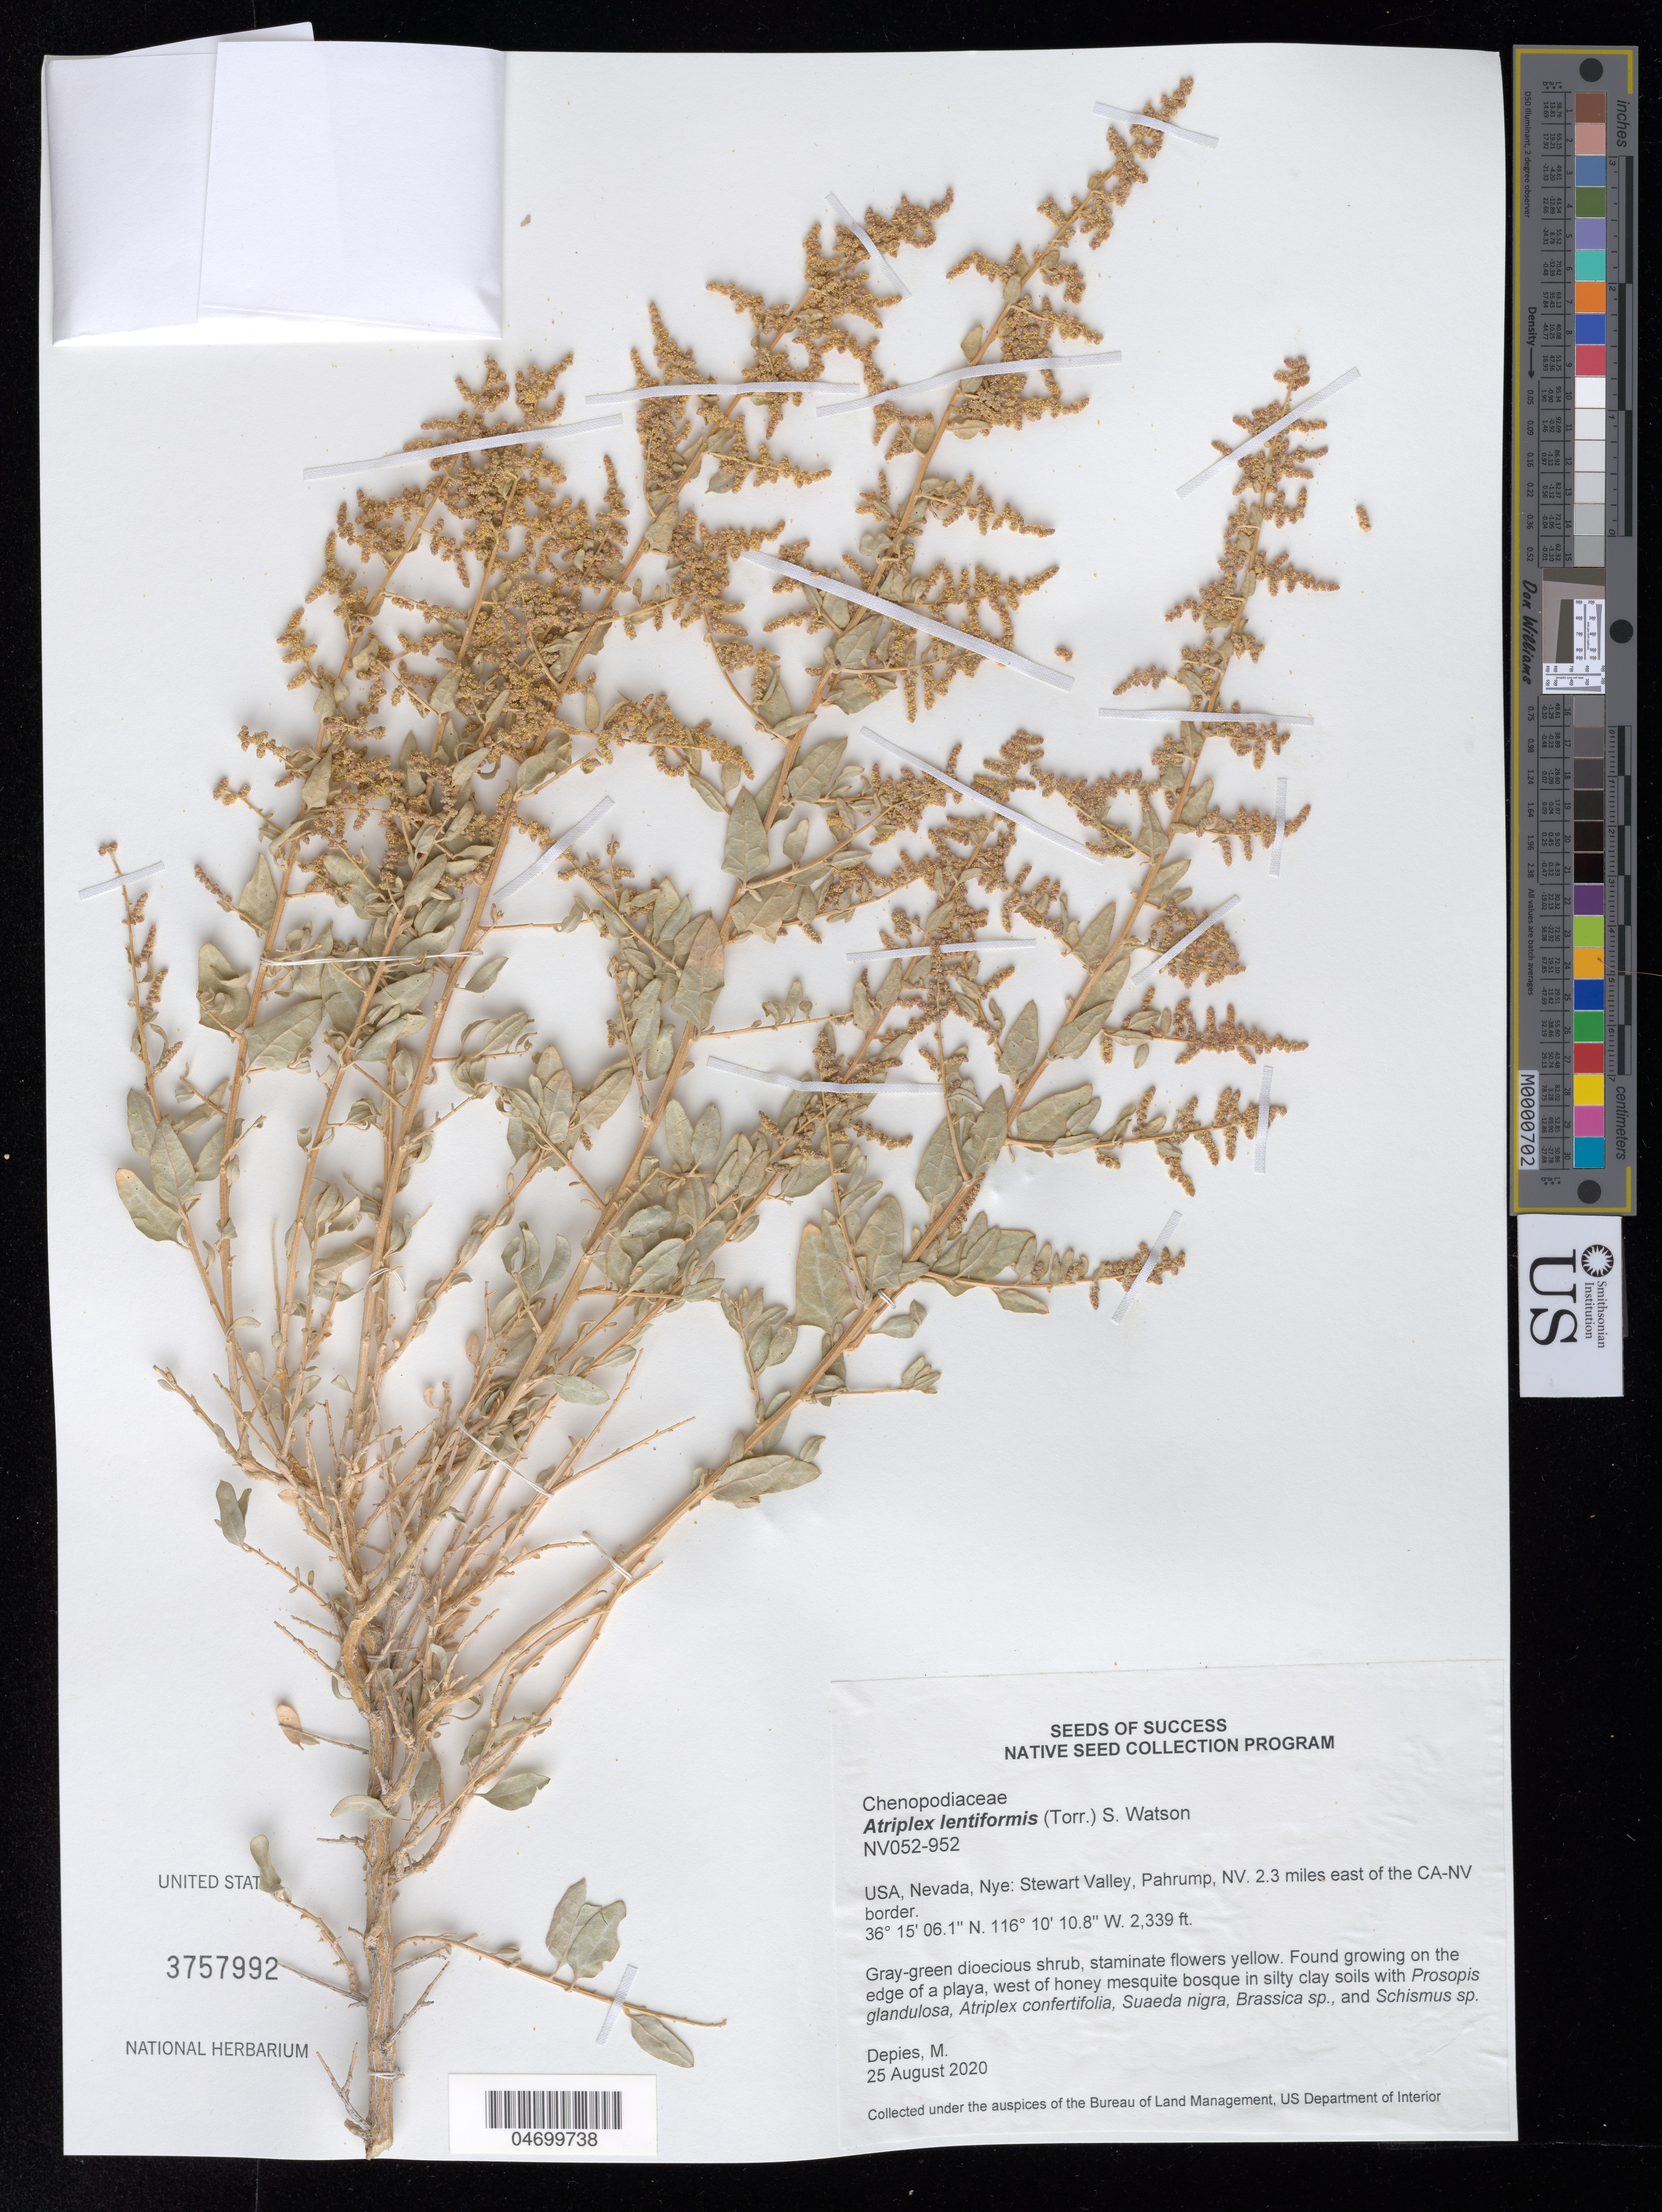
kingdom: Plantae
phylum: Tracheophyta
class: Magnoliopsida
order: Caryophyllales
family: Amaranthaceae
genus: Atriplex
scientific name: Atriplex lentiformis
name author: (Torr.) S. Watson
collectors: M. Depies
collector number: NV052-952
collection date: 2020-08-25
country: United States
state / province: Nevada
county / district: Nye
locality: Stewart Valley, Pahrump, 2.3 mi. E of CA-NV border.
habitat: Silty clay soils. Edge of playa, west of honey mosquite bosque. With Prosopis glandulosa, Atriplex confertifolia, Suaeda nigra, Brassica sp., Schismus sp.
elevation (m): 713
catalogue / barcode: US 3757992